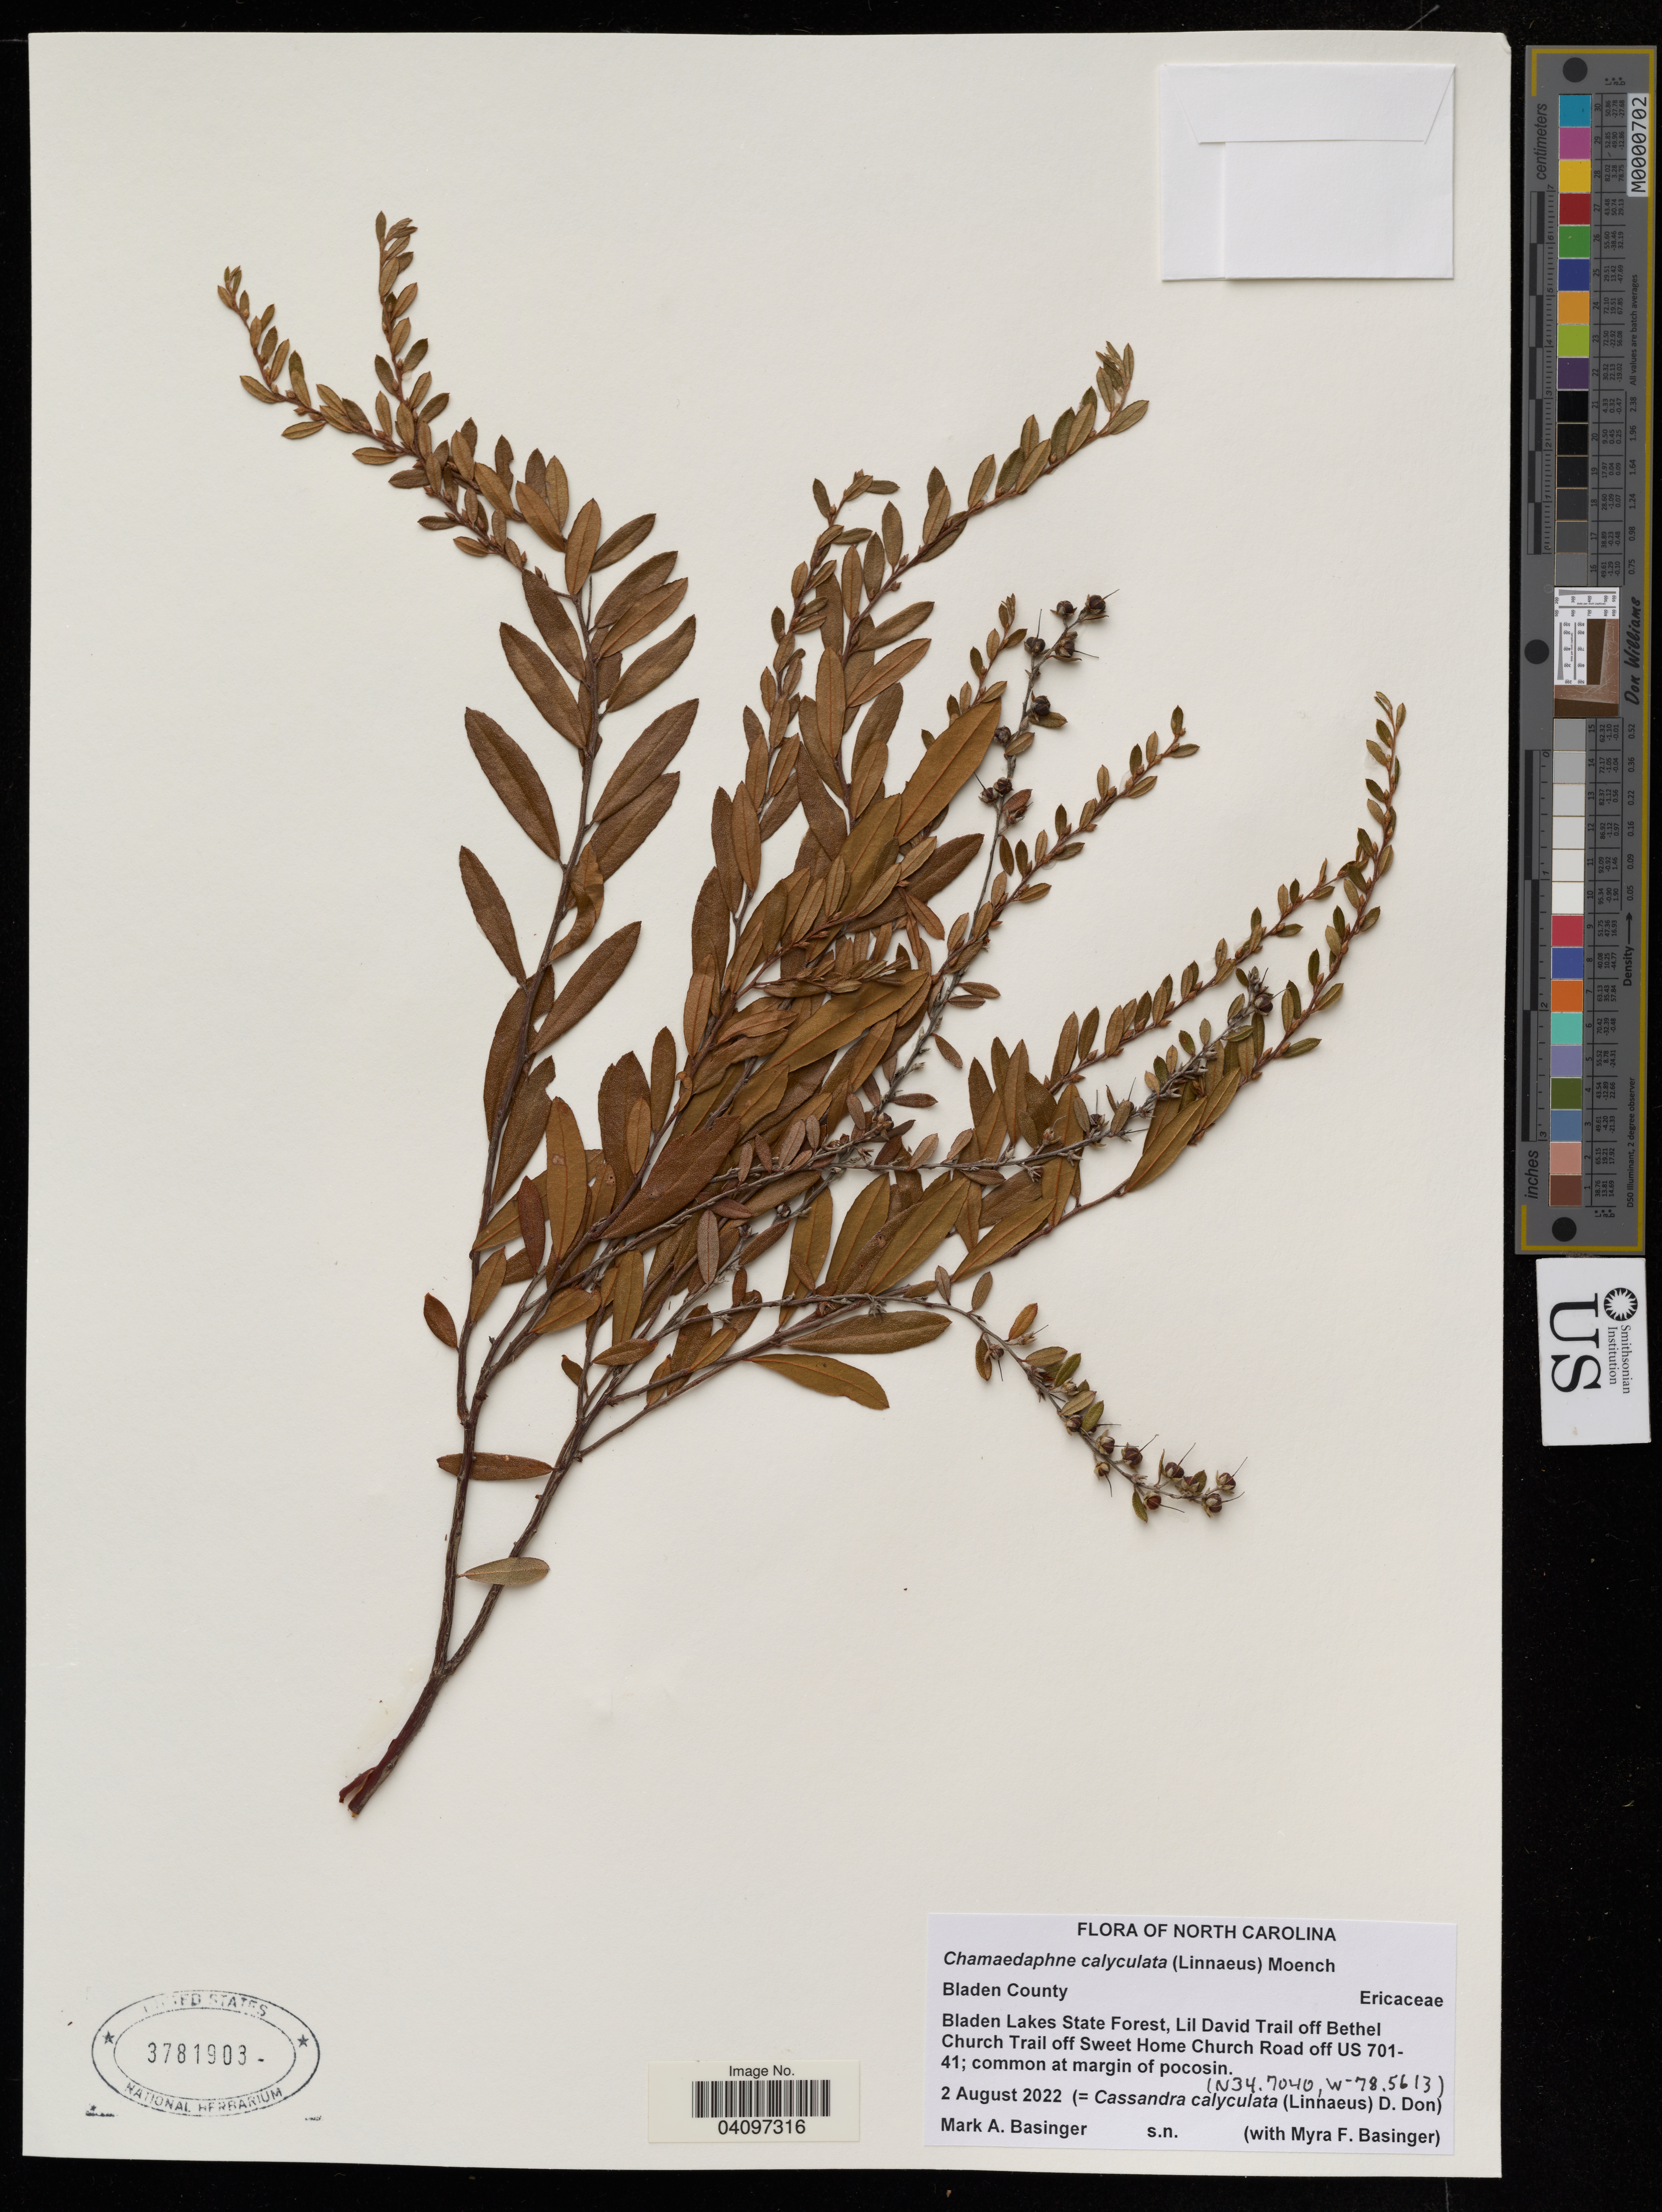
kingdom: Plantae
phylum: Tracheophyta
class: Magnoliopsida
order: Ericales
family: Ericaceae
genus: Chamaedaphne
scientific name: Chamaedaphne calyculata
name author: (L.) Moench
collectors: M. Basinger & M. Basinger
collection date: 2022-08-02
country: United States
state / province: North Carolina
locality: Bladen County, Bladen Lakes State Forest, Lil David Trail off Bethel Church Trail off Sweet Home Church Road off US 701-41.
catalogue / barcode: US 3781903